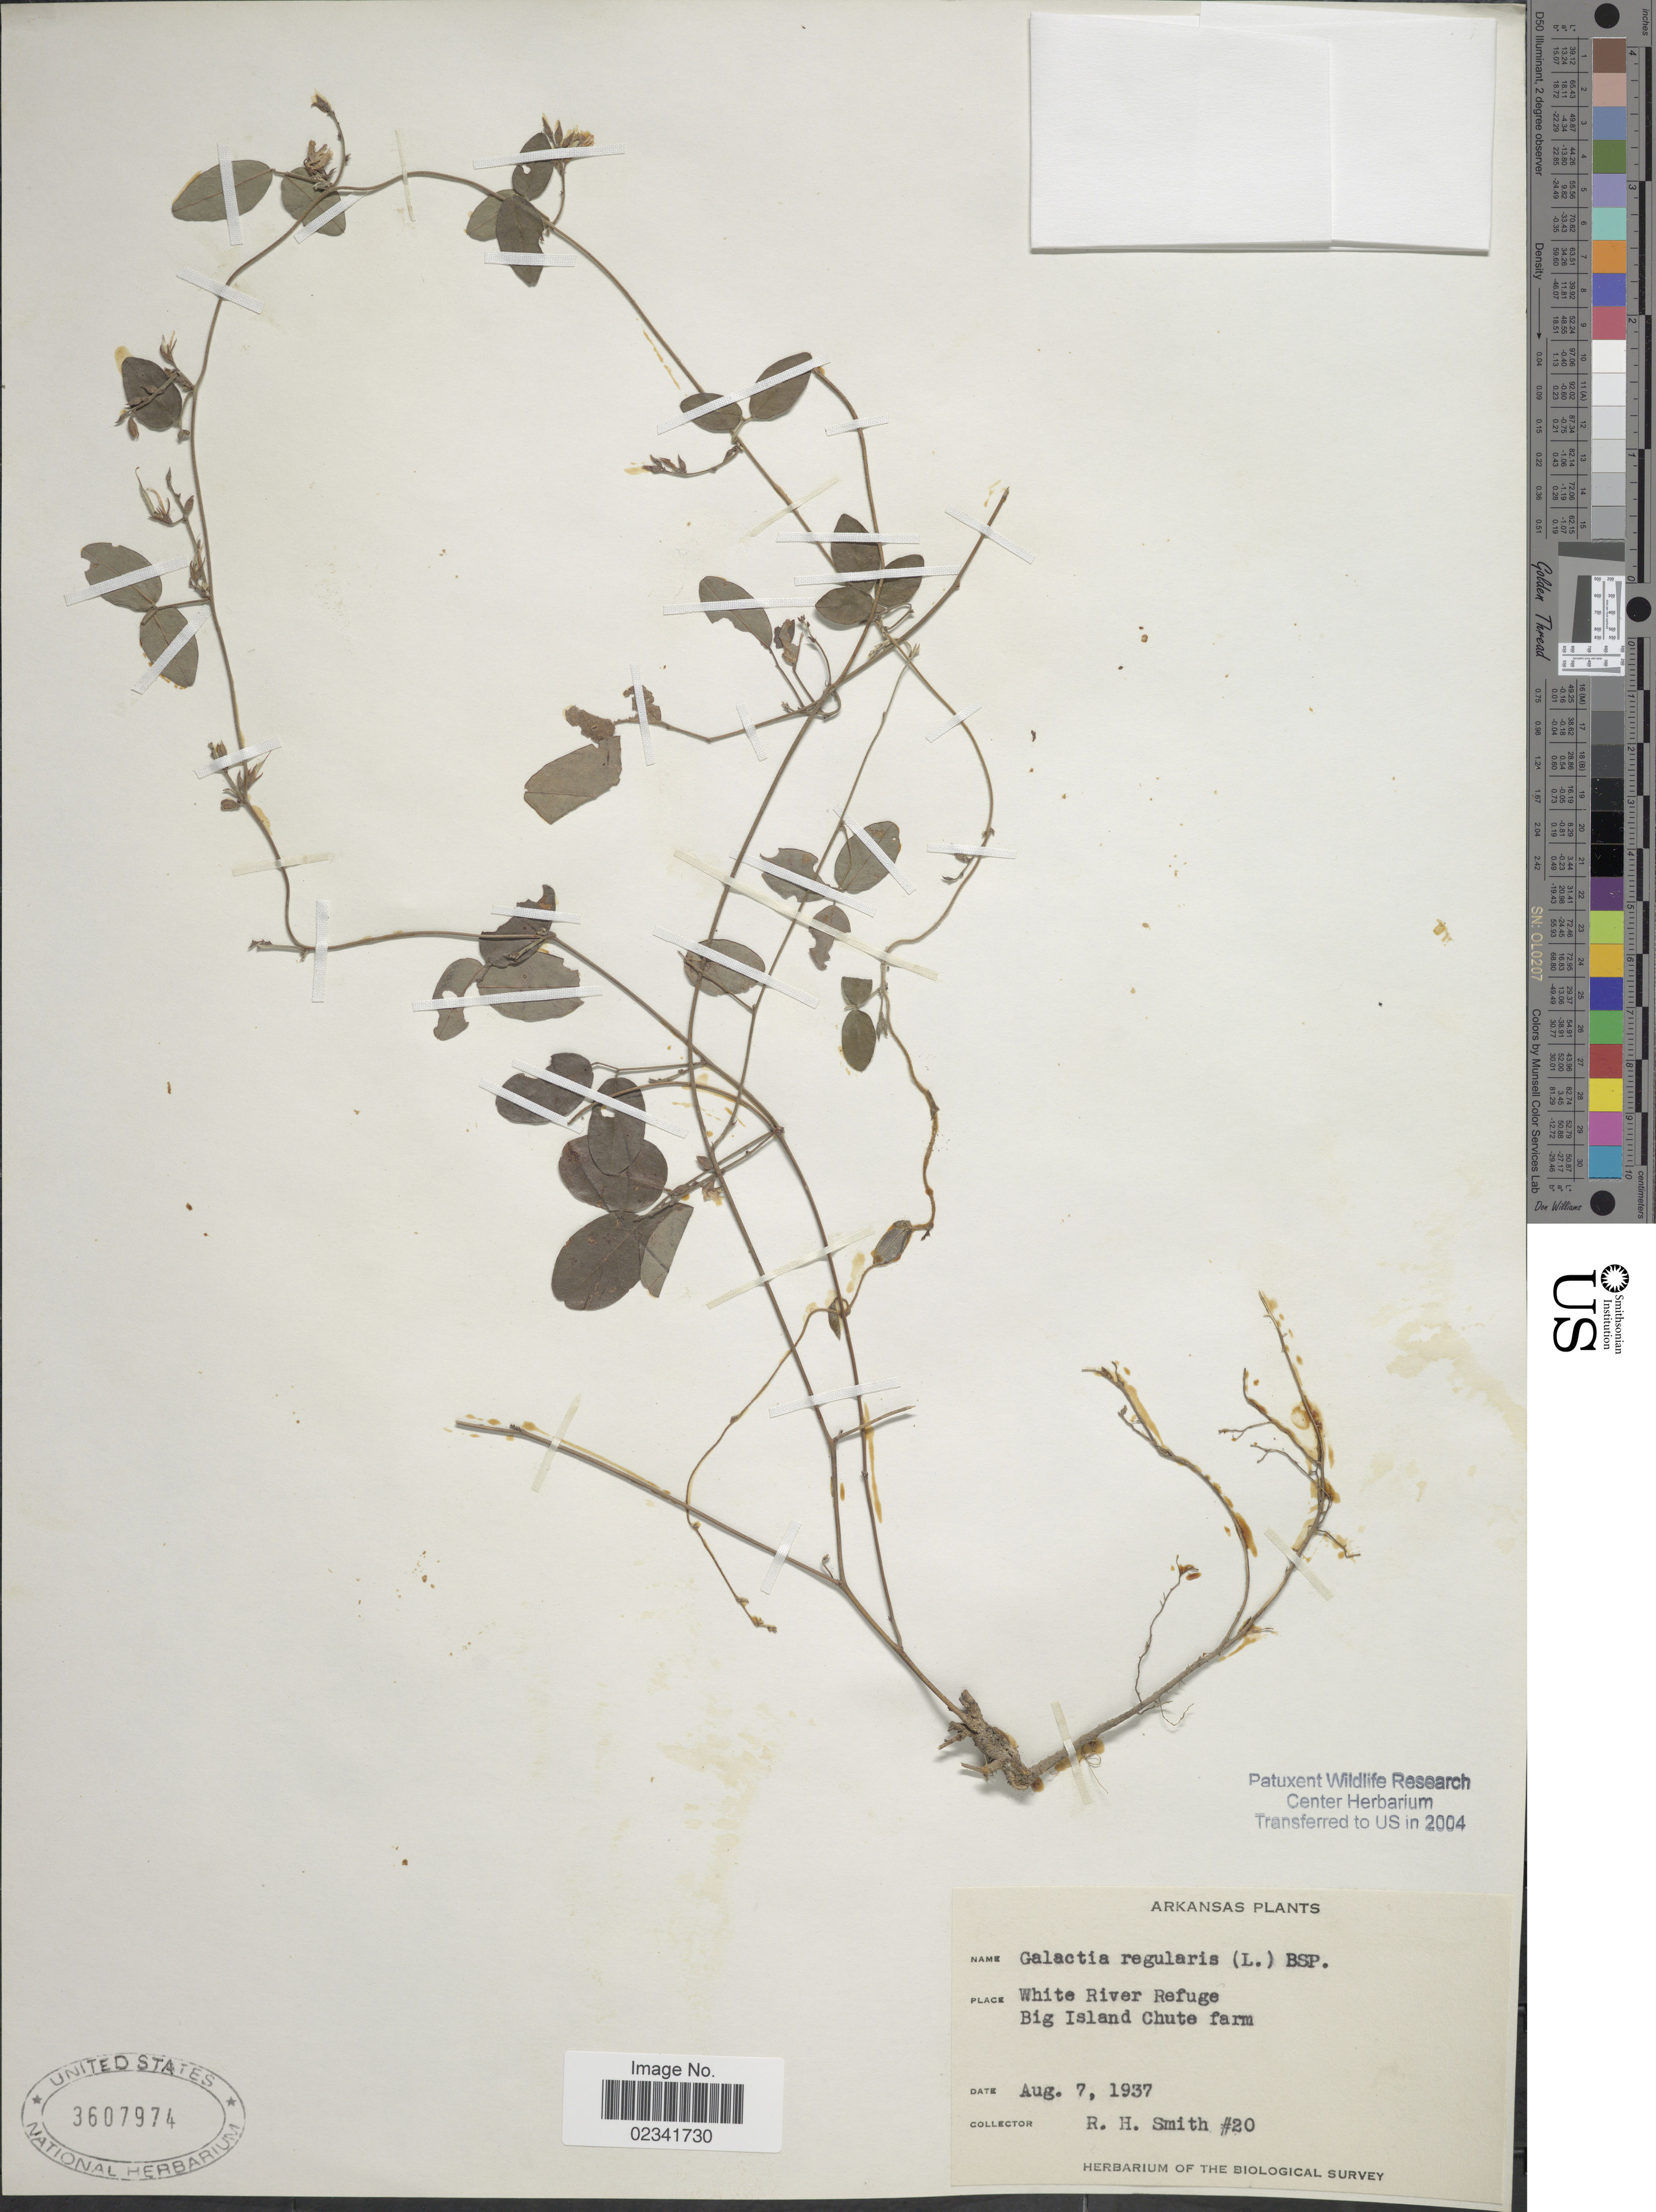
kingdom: Plantae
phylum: Tracheophyta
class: Magnoliopsida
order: Fabales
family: Fabaceae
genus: Galactia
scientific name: Galactia regularis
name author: (L.) Britton, Stearns & Poggenb.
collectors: R. H. Smith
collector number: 20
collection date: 1937-08-07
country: United States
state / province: Arkansas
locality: White River Refuge, Big Island Chute Farm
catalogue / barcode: US 3607974